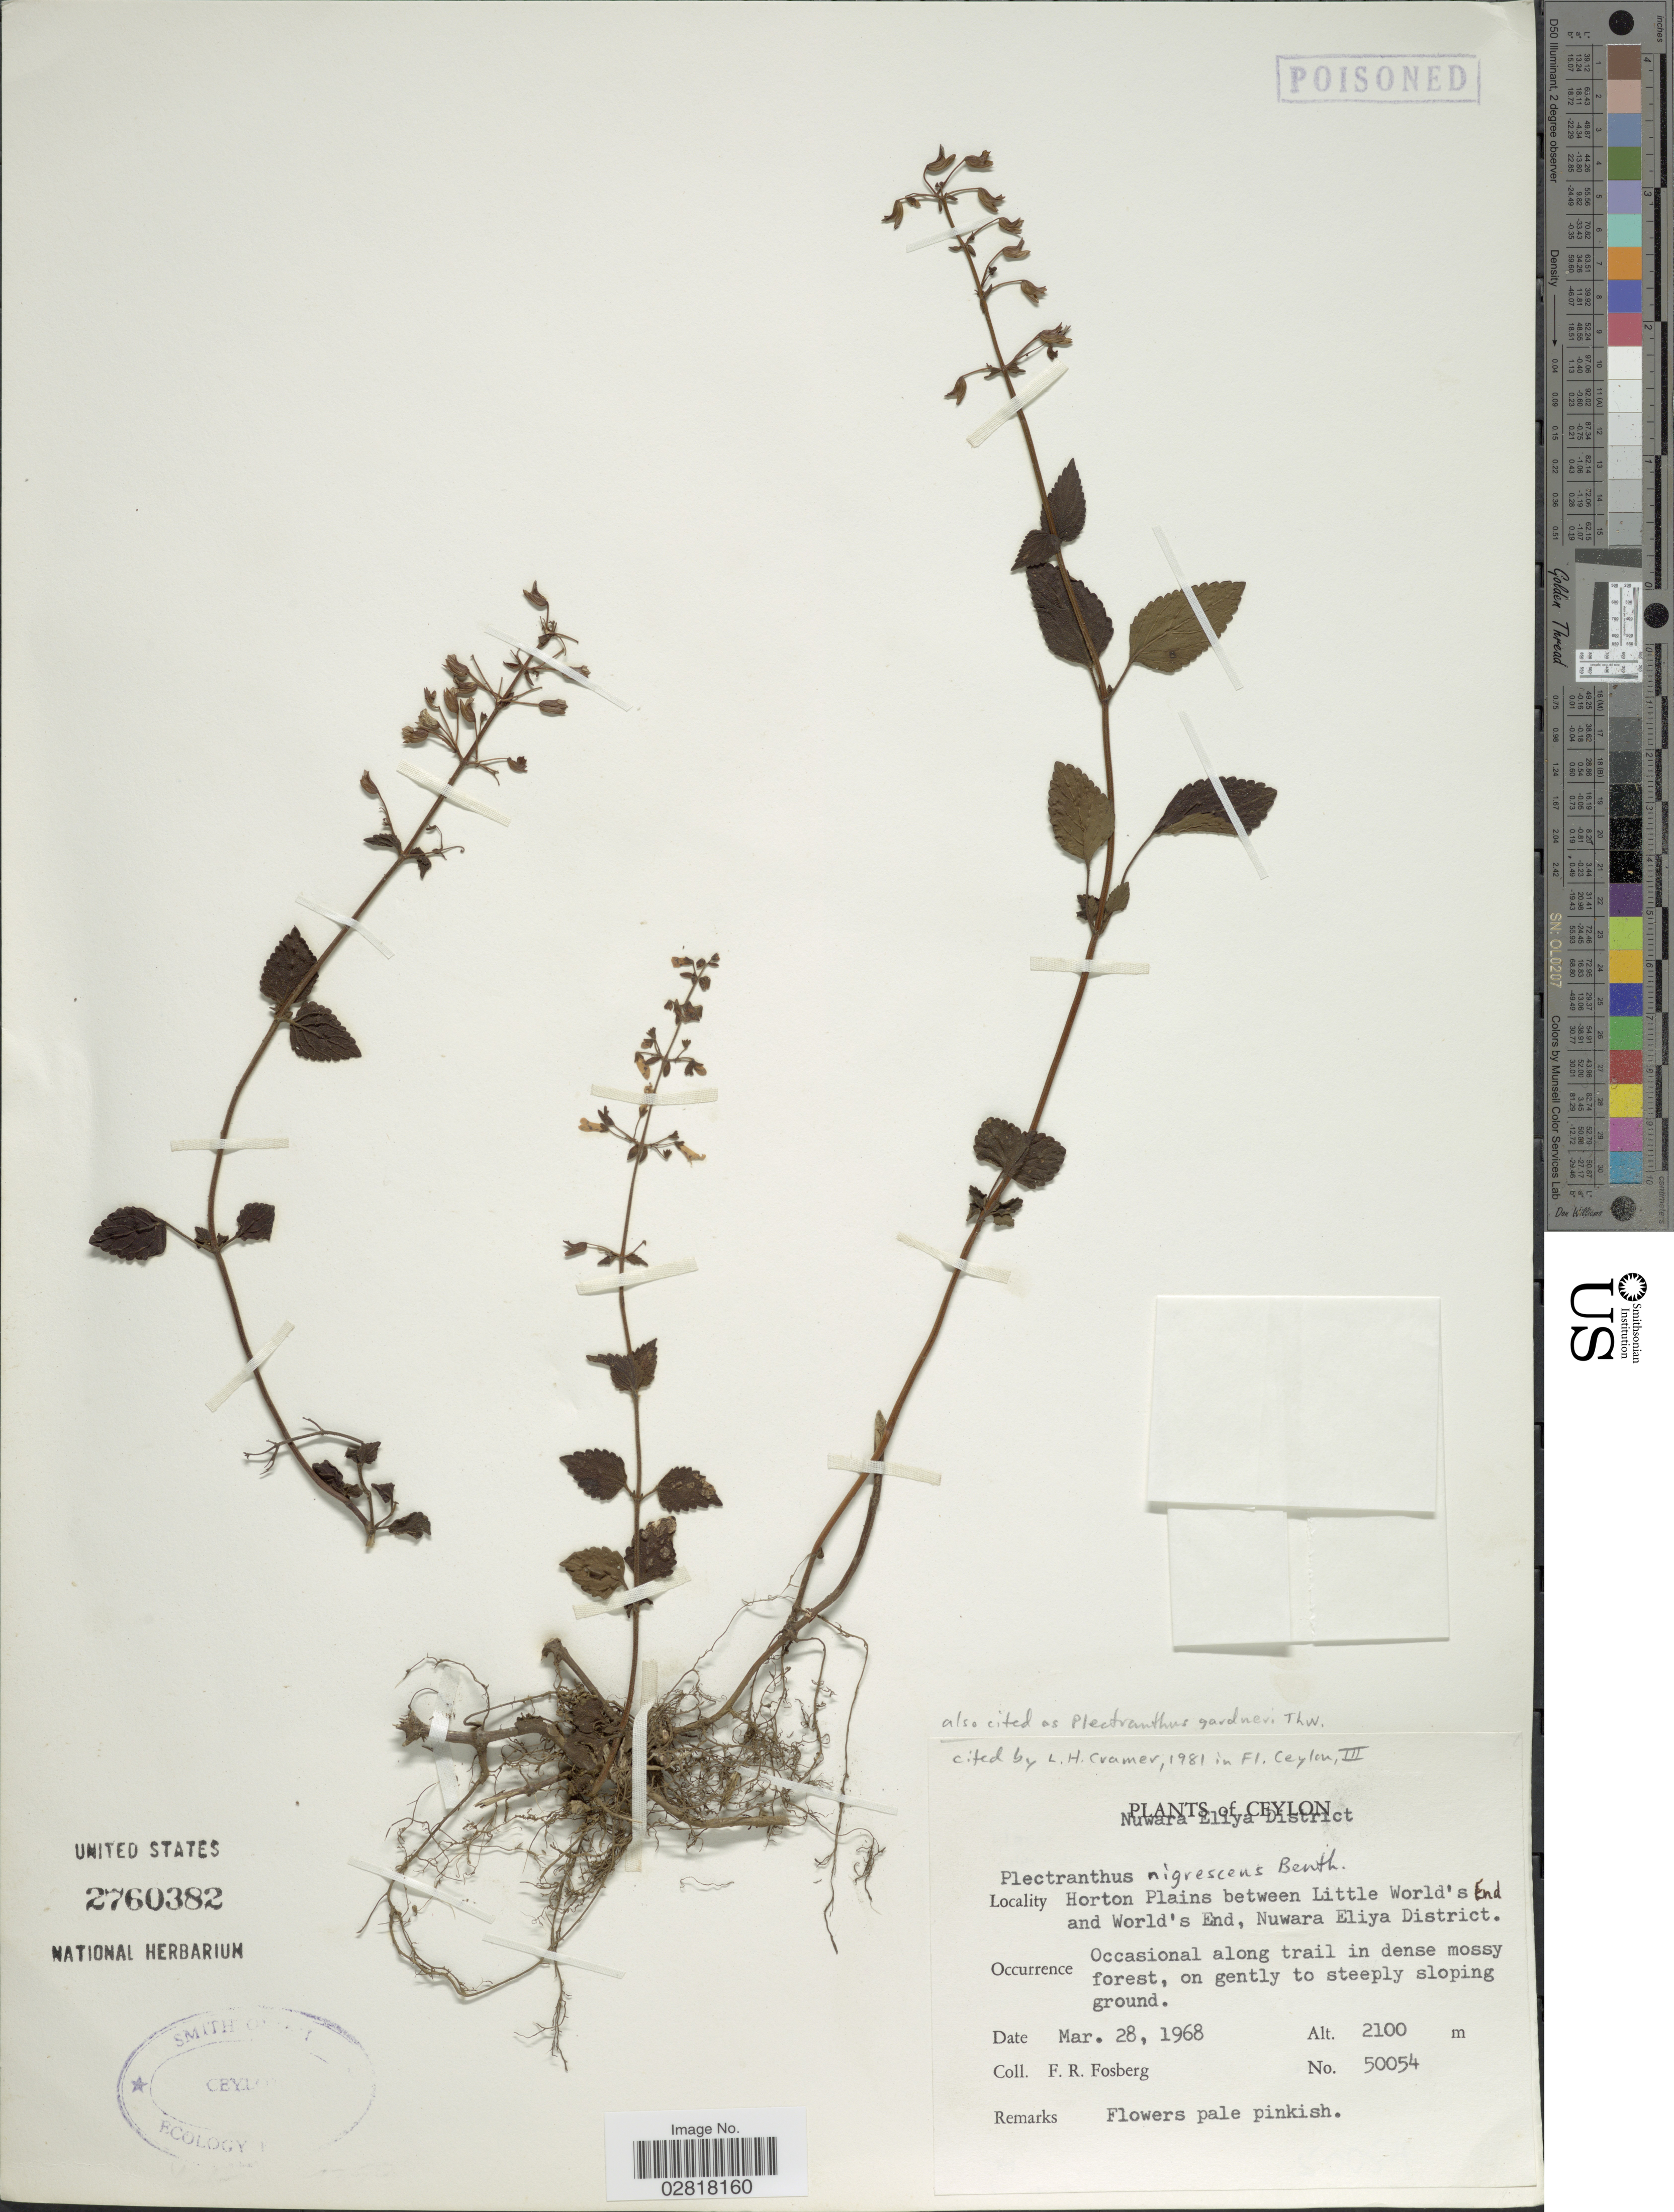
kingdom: Plantae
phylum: Tracheophyta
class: Magnoliopsida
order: Lamiales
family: Lamiaceae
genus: Plectranthus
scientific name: Plectranthus nigrescens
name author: Benth.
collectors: F. R. Fosberg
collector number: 50054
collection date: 1968-03-28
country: Sri Lanka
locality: Ceylon, Nuwara Eliya District, Horton Plains between Little World's End and World's End, Nuwara Eliya District.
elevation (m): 2100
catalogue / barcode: US 2760382